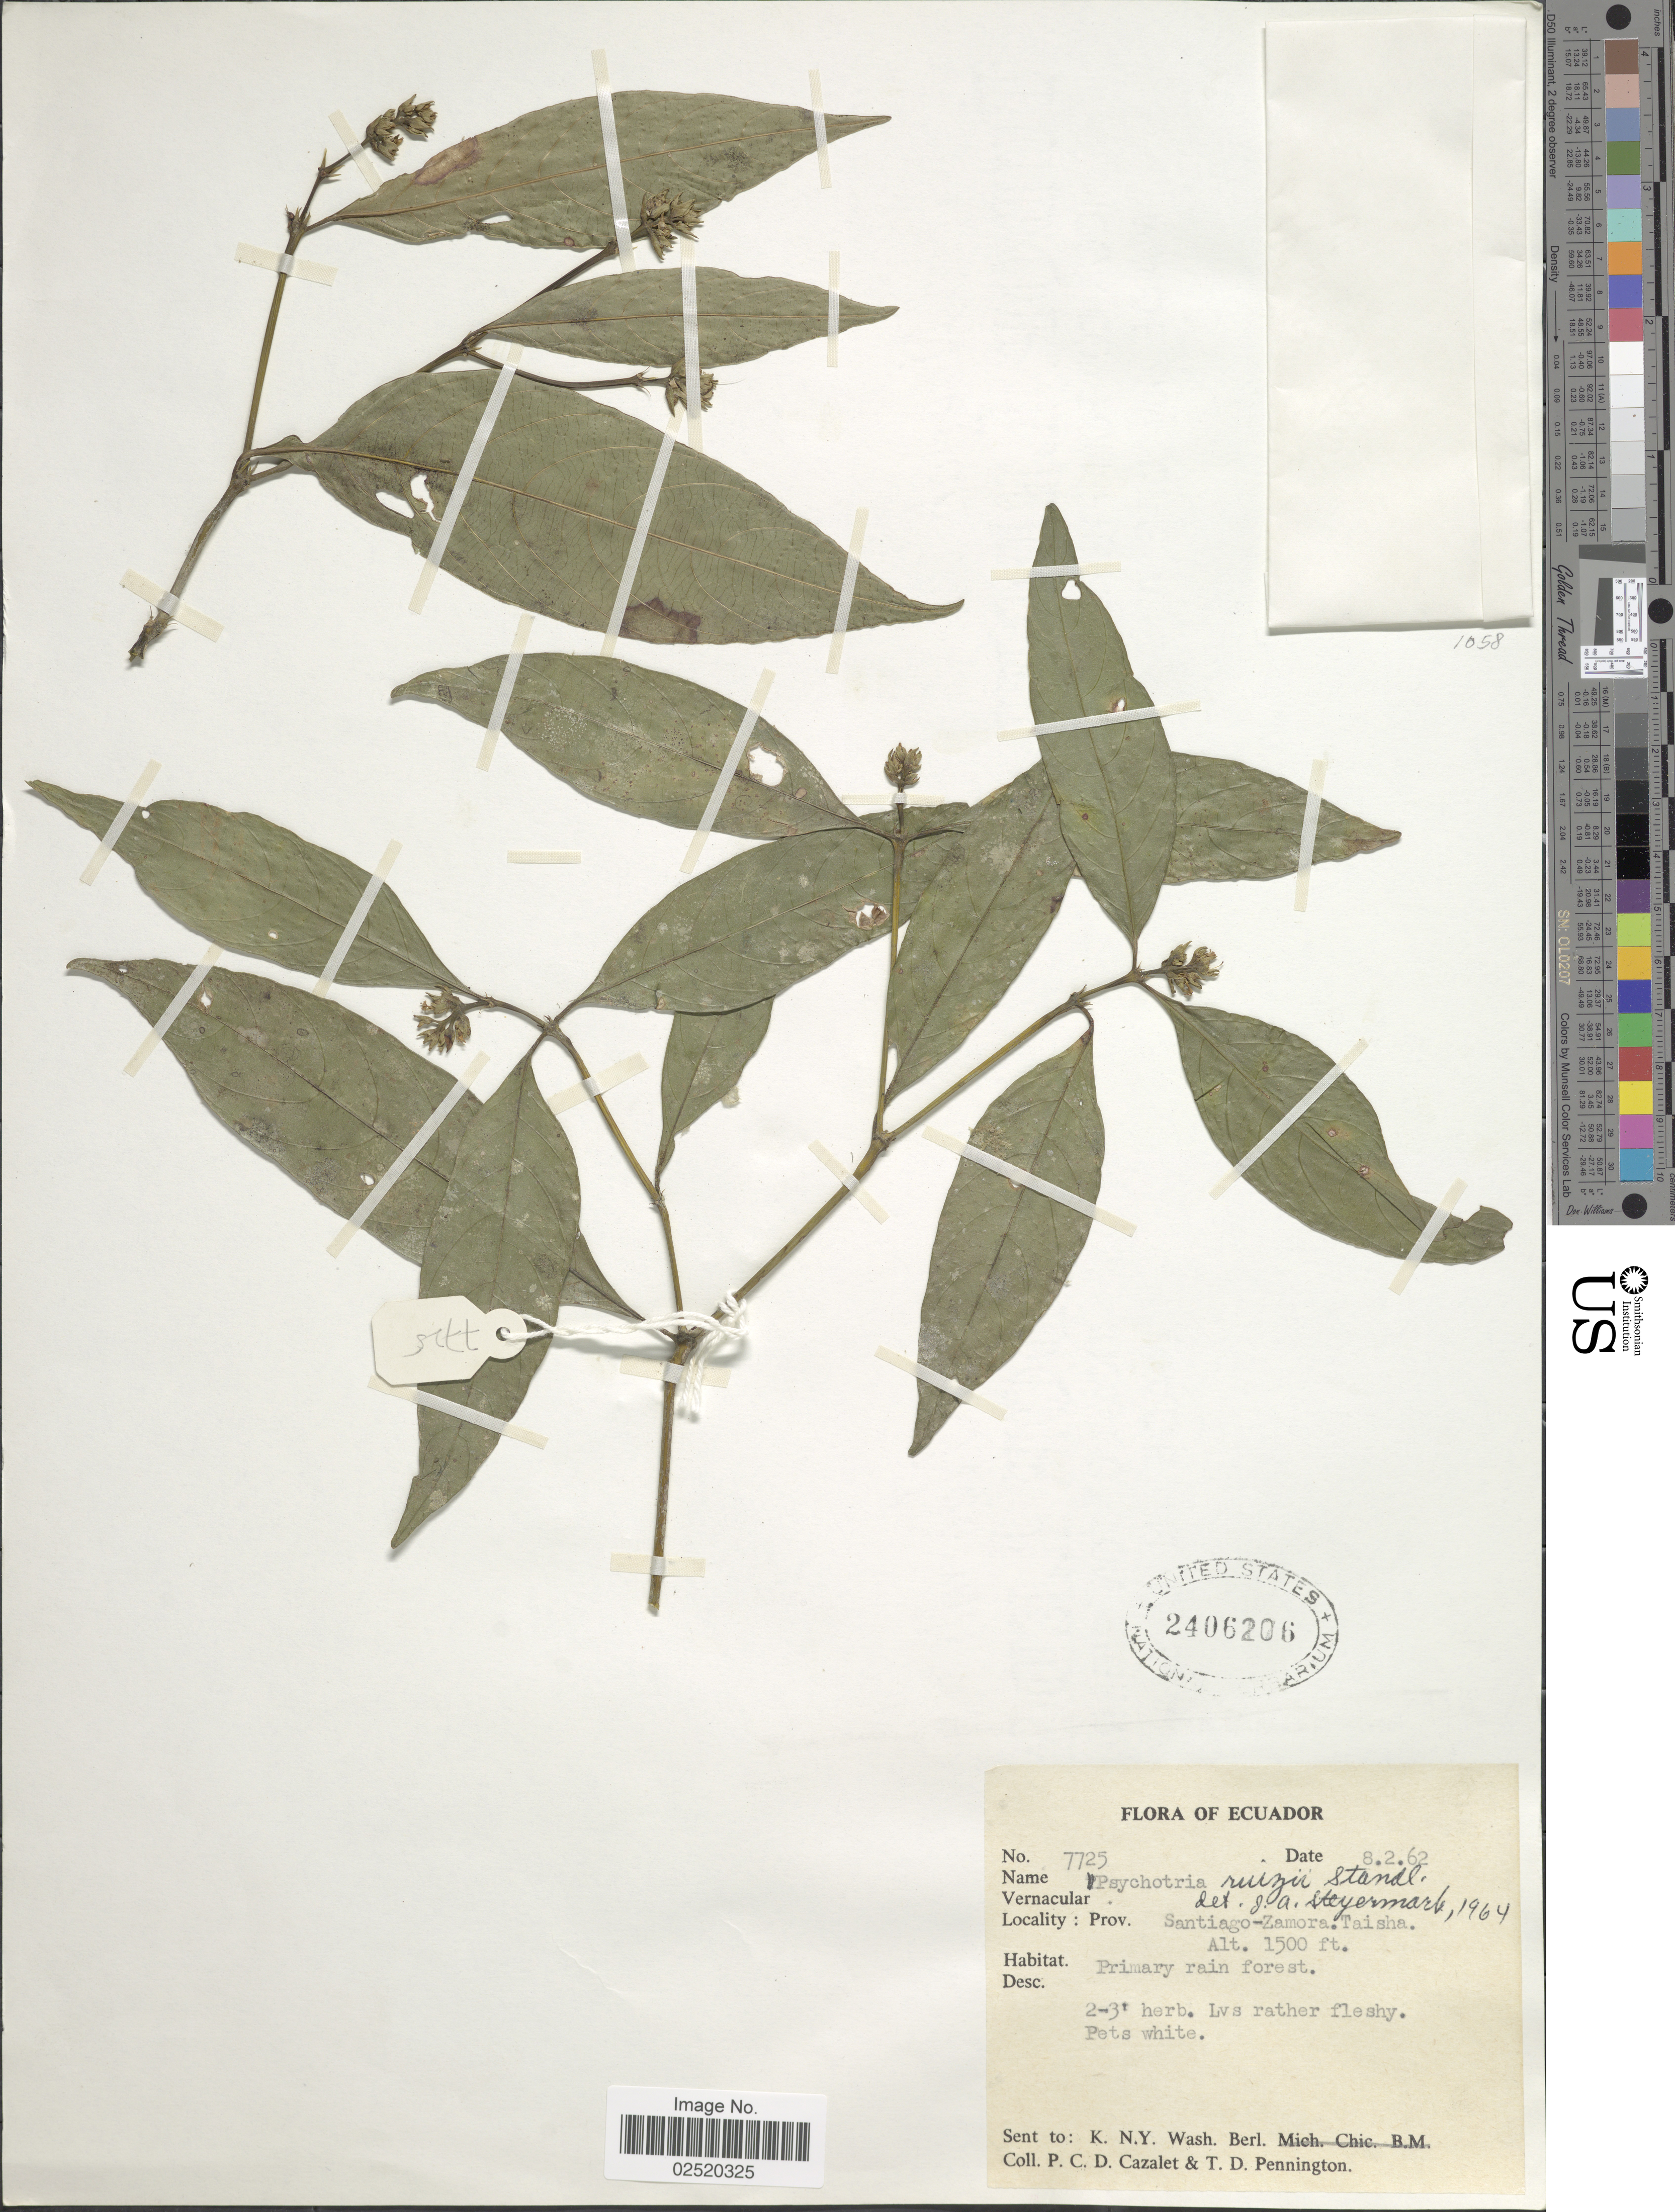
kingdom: Plantae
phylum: Tracheophyta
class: Magnoliopsida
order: Gentianales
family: Rubiaceae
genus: Psychotria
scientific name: Psychotria ruizii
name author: Standl.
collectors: P. C. D. Cazalet & T. D. Pennington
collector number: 7725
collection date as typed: Transcribed d/m/y: 8/2/62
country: Ecuador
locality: Prov. Santiago-Zamora, Taisha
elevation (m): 457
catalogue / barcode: US 2406206